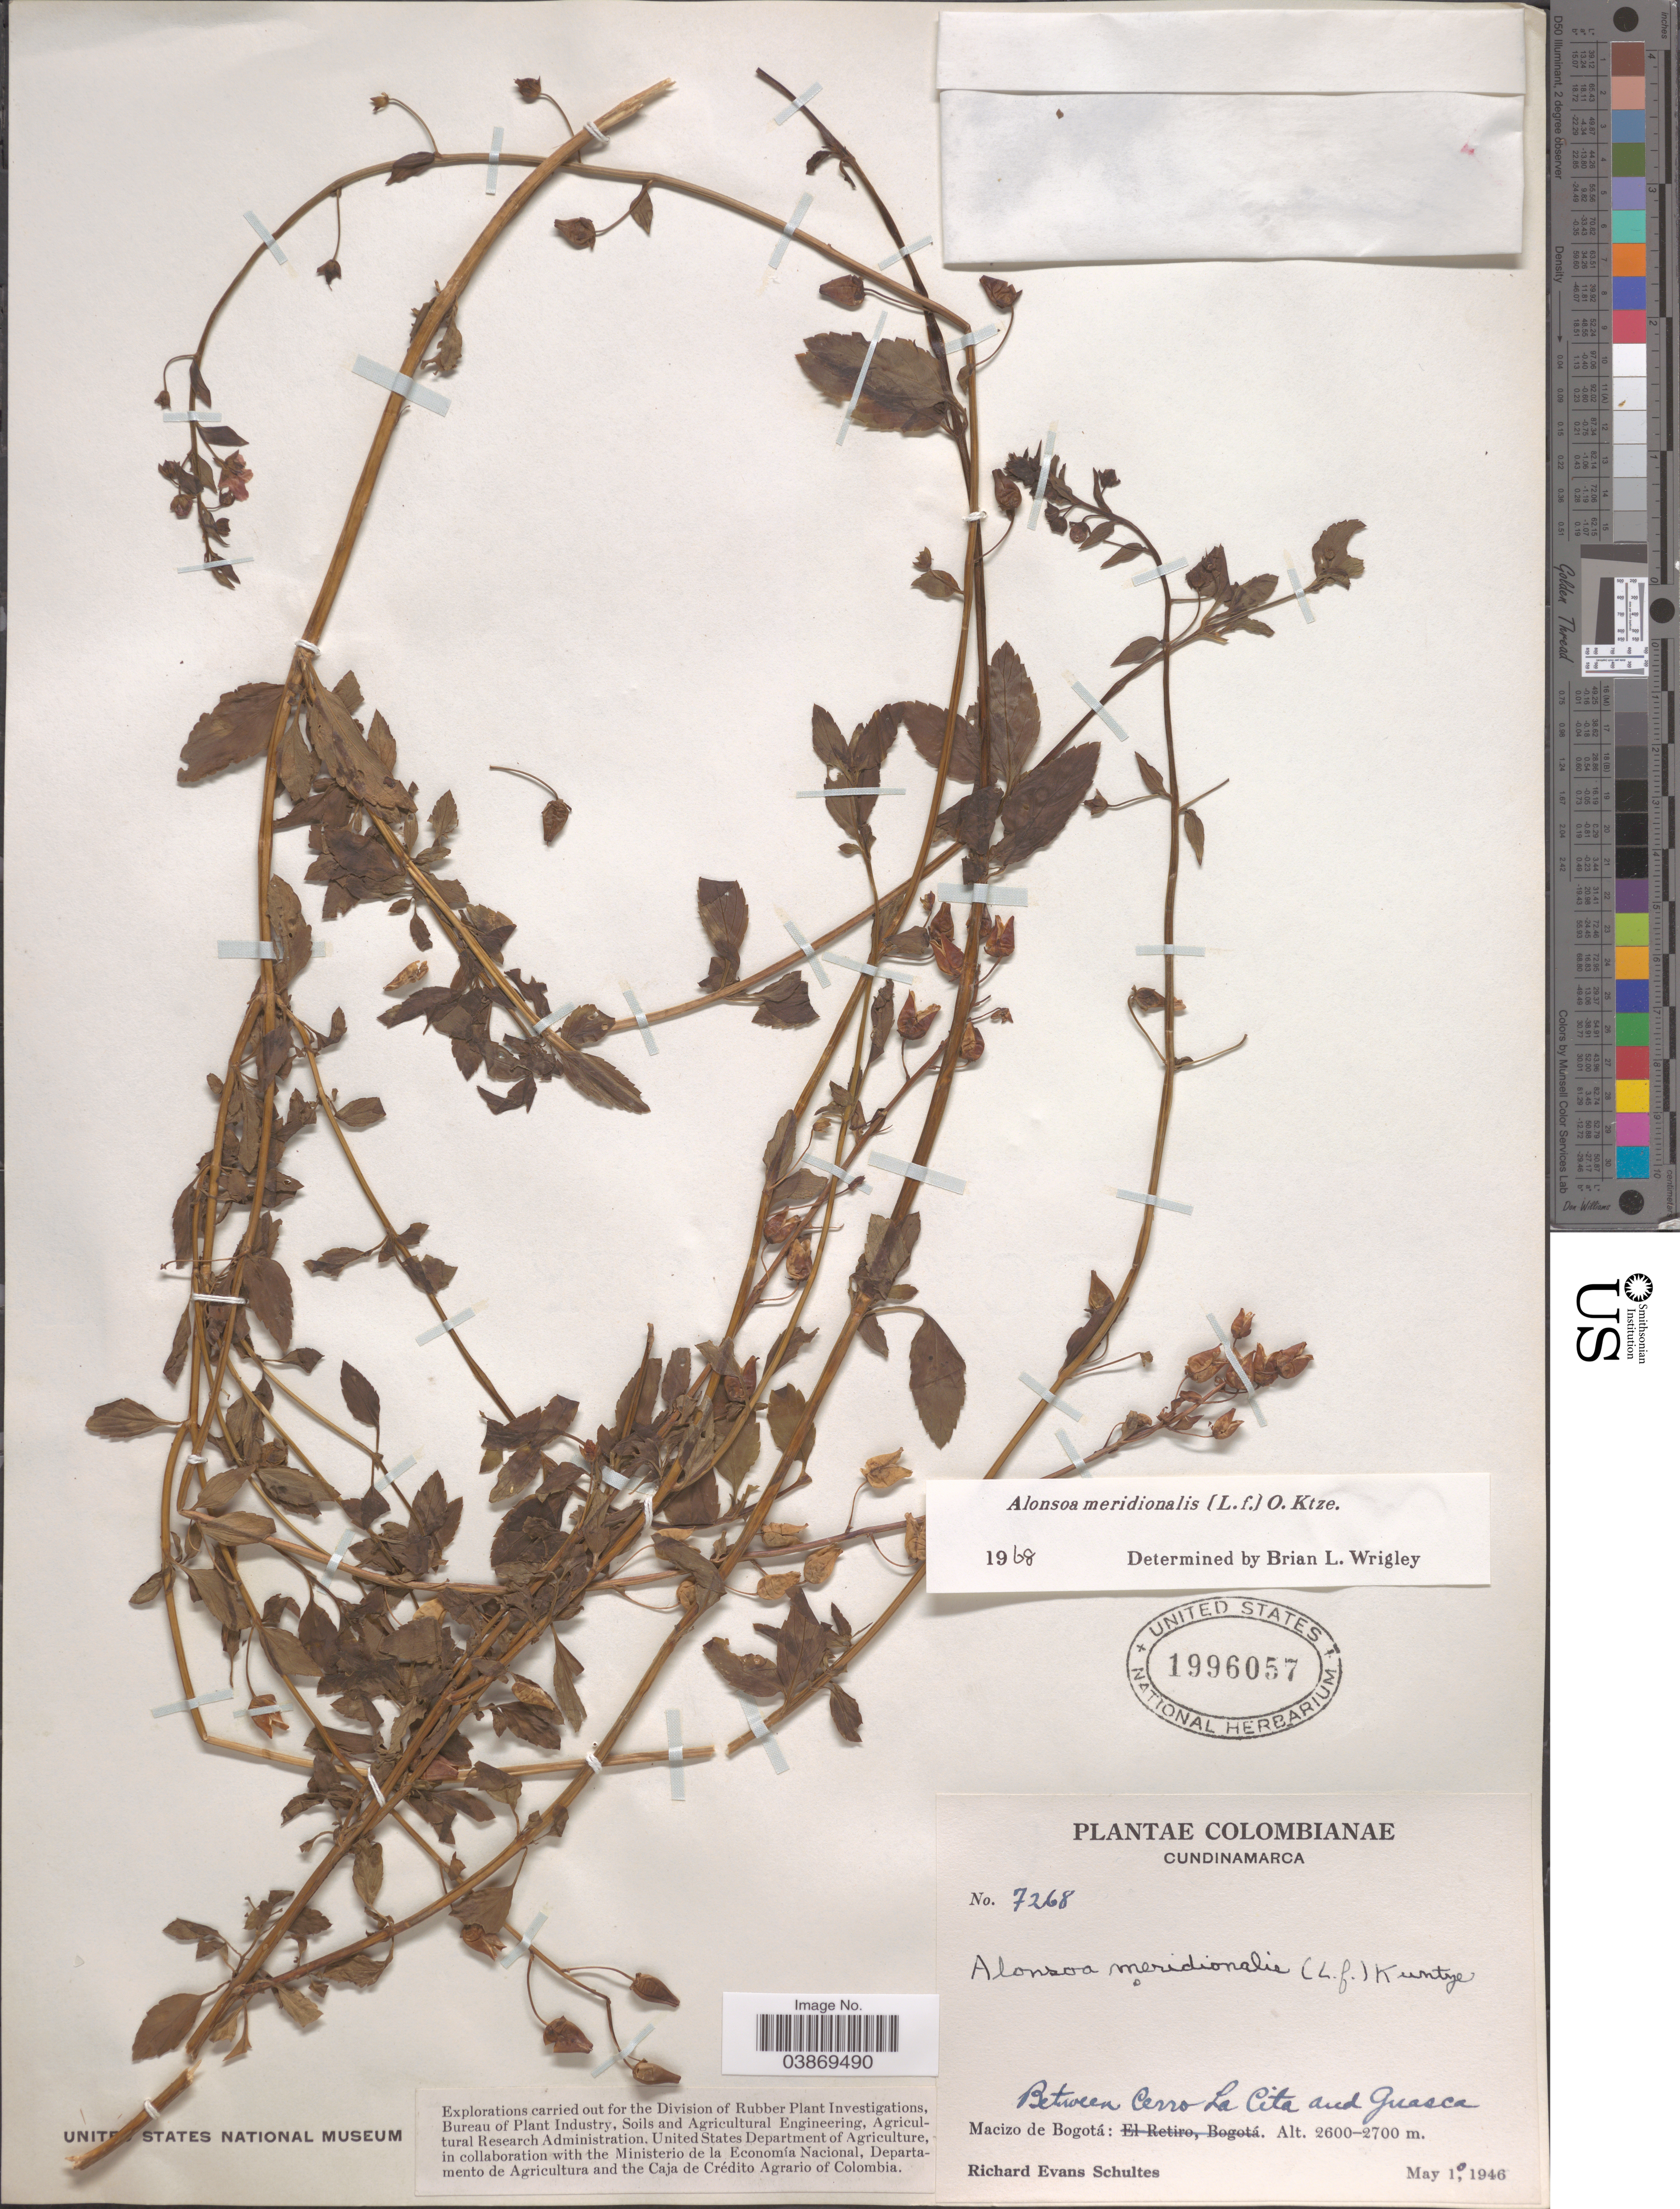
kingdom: Plantae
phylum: Tracheophyta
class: Magnoliopsida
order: Lamiales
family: Scrophulariaceae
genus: Alonsoa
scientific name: Alonsoa meridionalis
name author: (L. f.) Kuntze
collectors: R. E. Schultes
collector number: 7268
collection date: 1946-05-10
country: Colombia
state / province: Cundinamarca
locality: Between Cerro La Cita and Guasca. Macizo de Bogotá.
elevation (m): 2600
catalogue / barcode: US 1996057